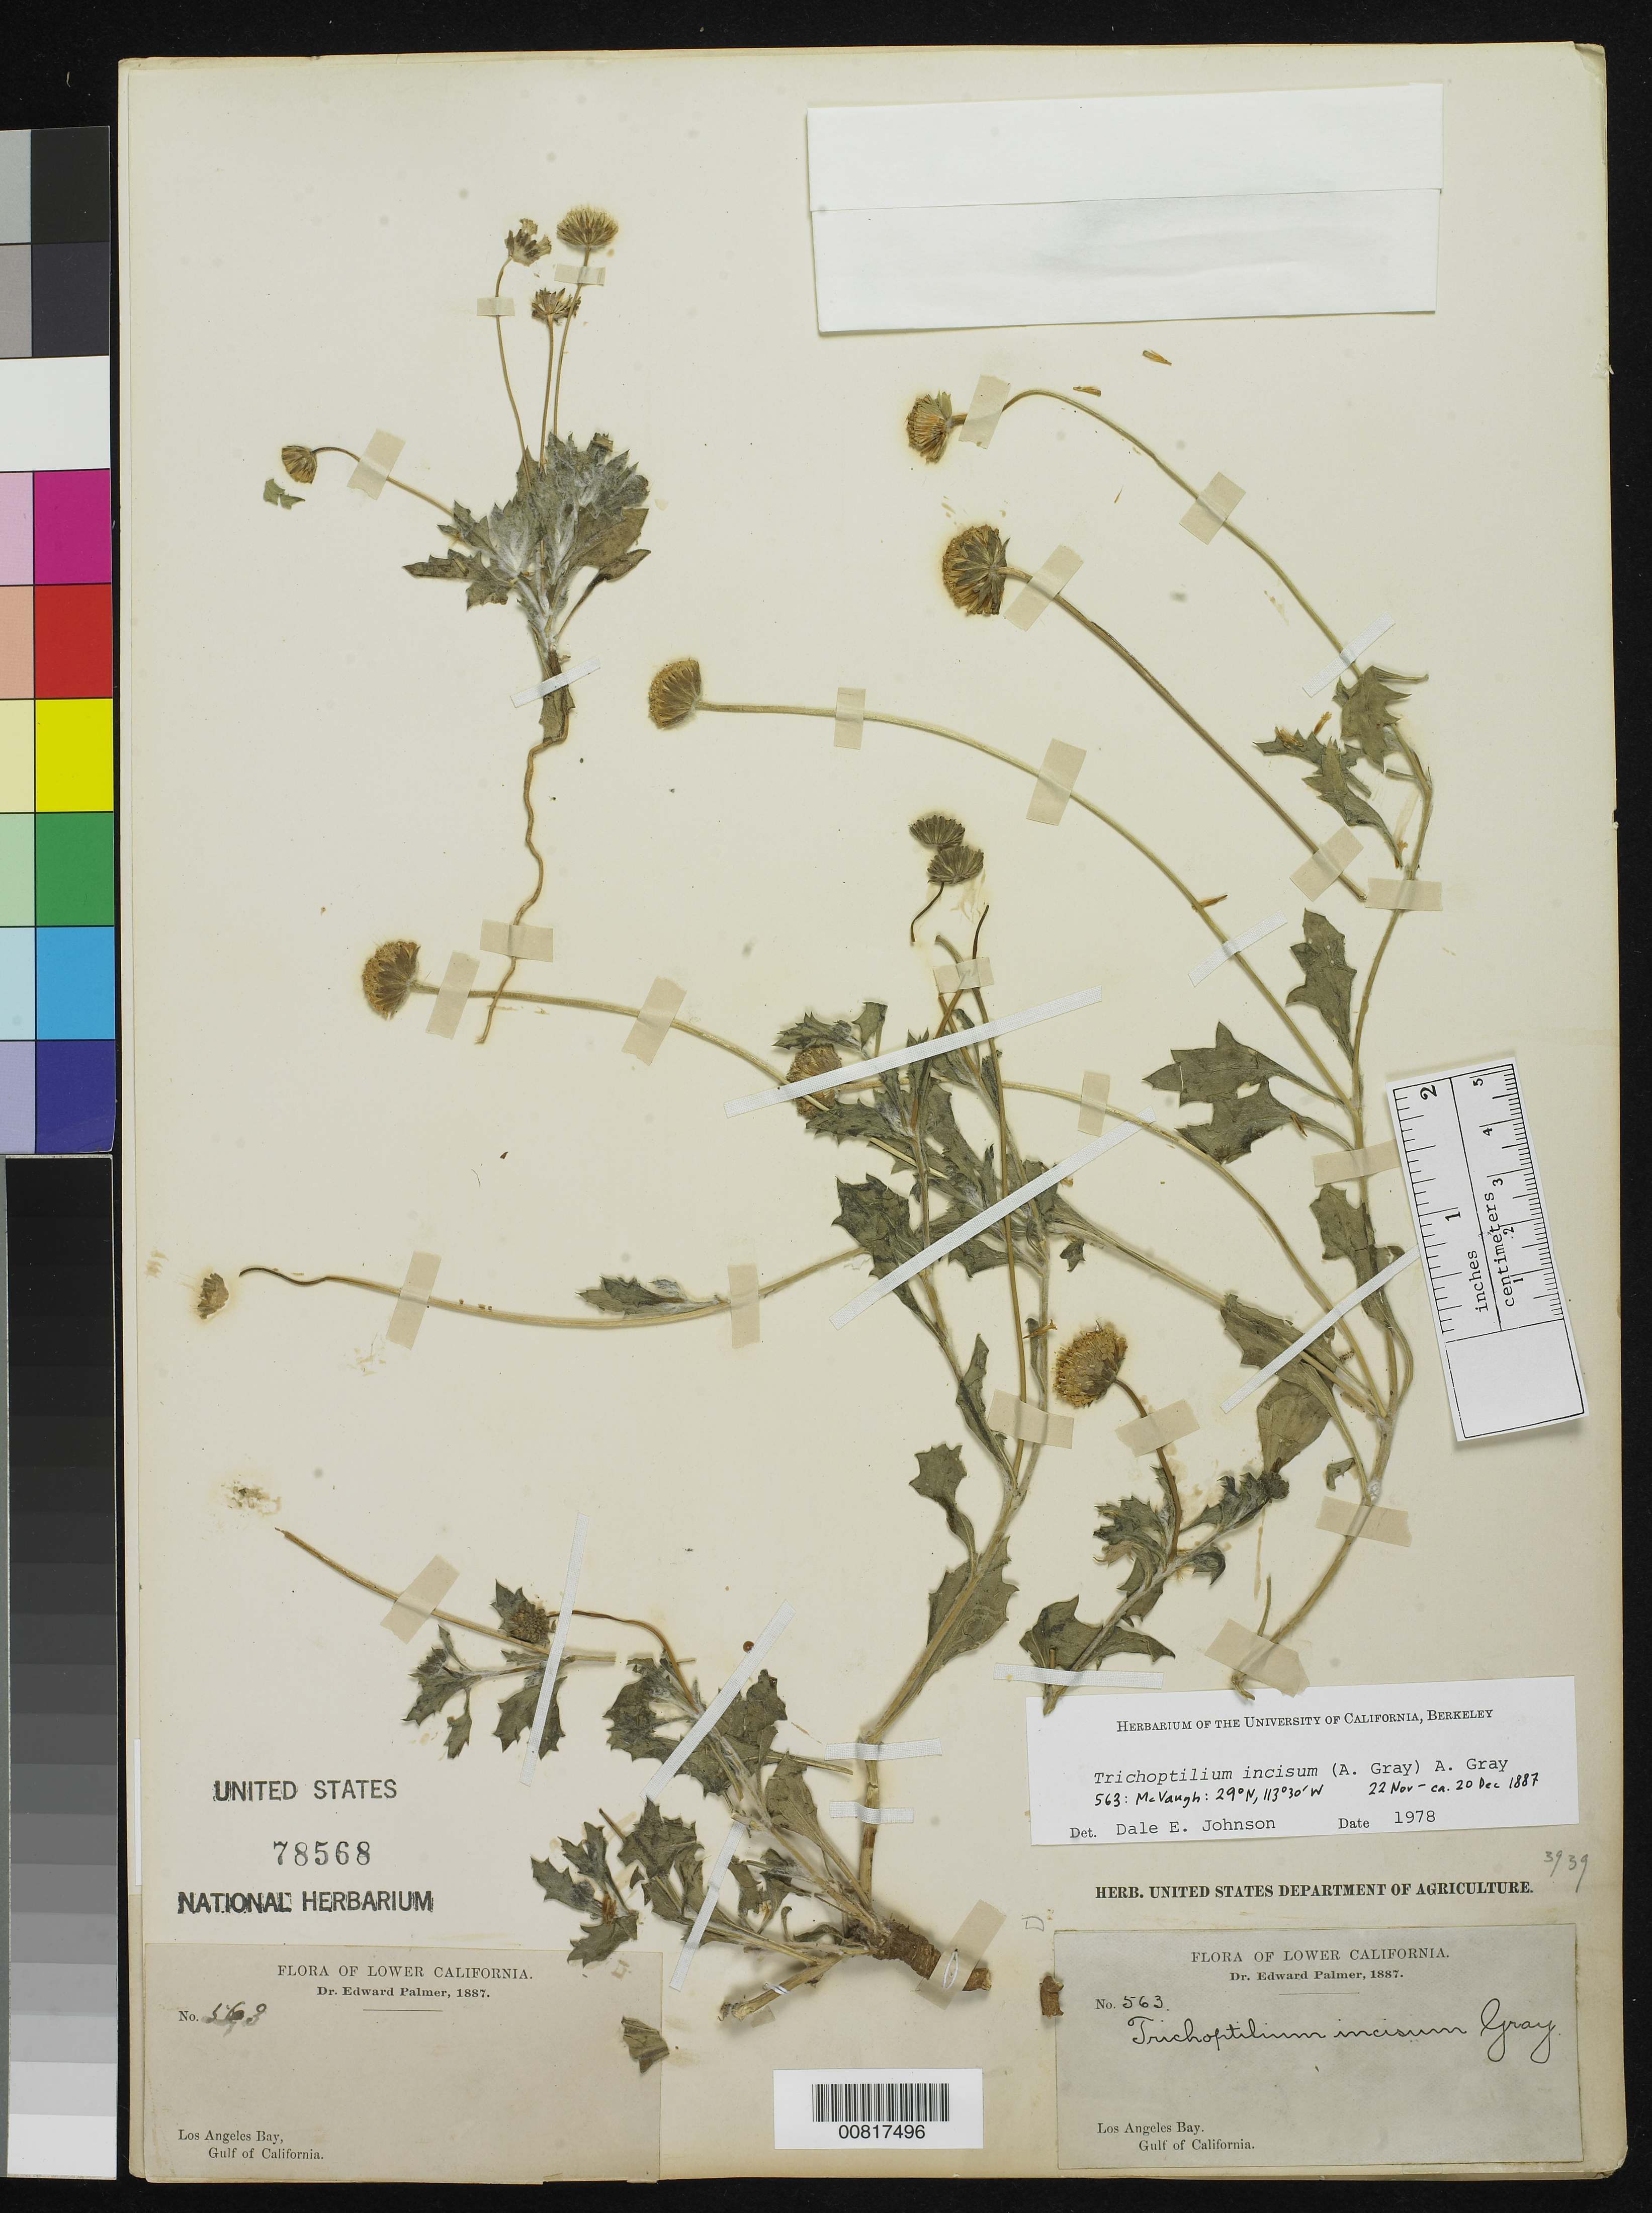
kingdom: Plantae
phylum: Tracheophyta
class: Magnoliopsida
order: Asterales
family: Asteraceae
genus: Trichoptilium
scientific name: Trichoptilium incisum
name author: (A. Gray) A. Gray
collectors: E. Palmer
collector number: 563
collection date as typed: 22 Nov 1887 to 20 Dec 1887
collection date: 1887-11-22/1887-12-20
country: Mexico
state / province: Baja California Norte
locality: Los Angeles Bay, Baja California.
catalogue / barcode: US 78568